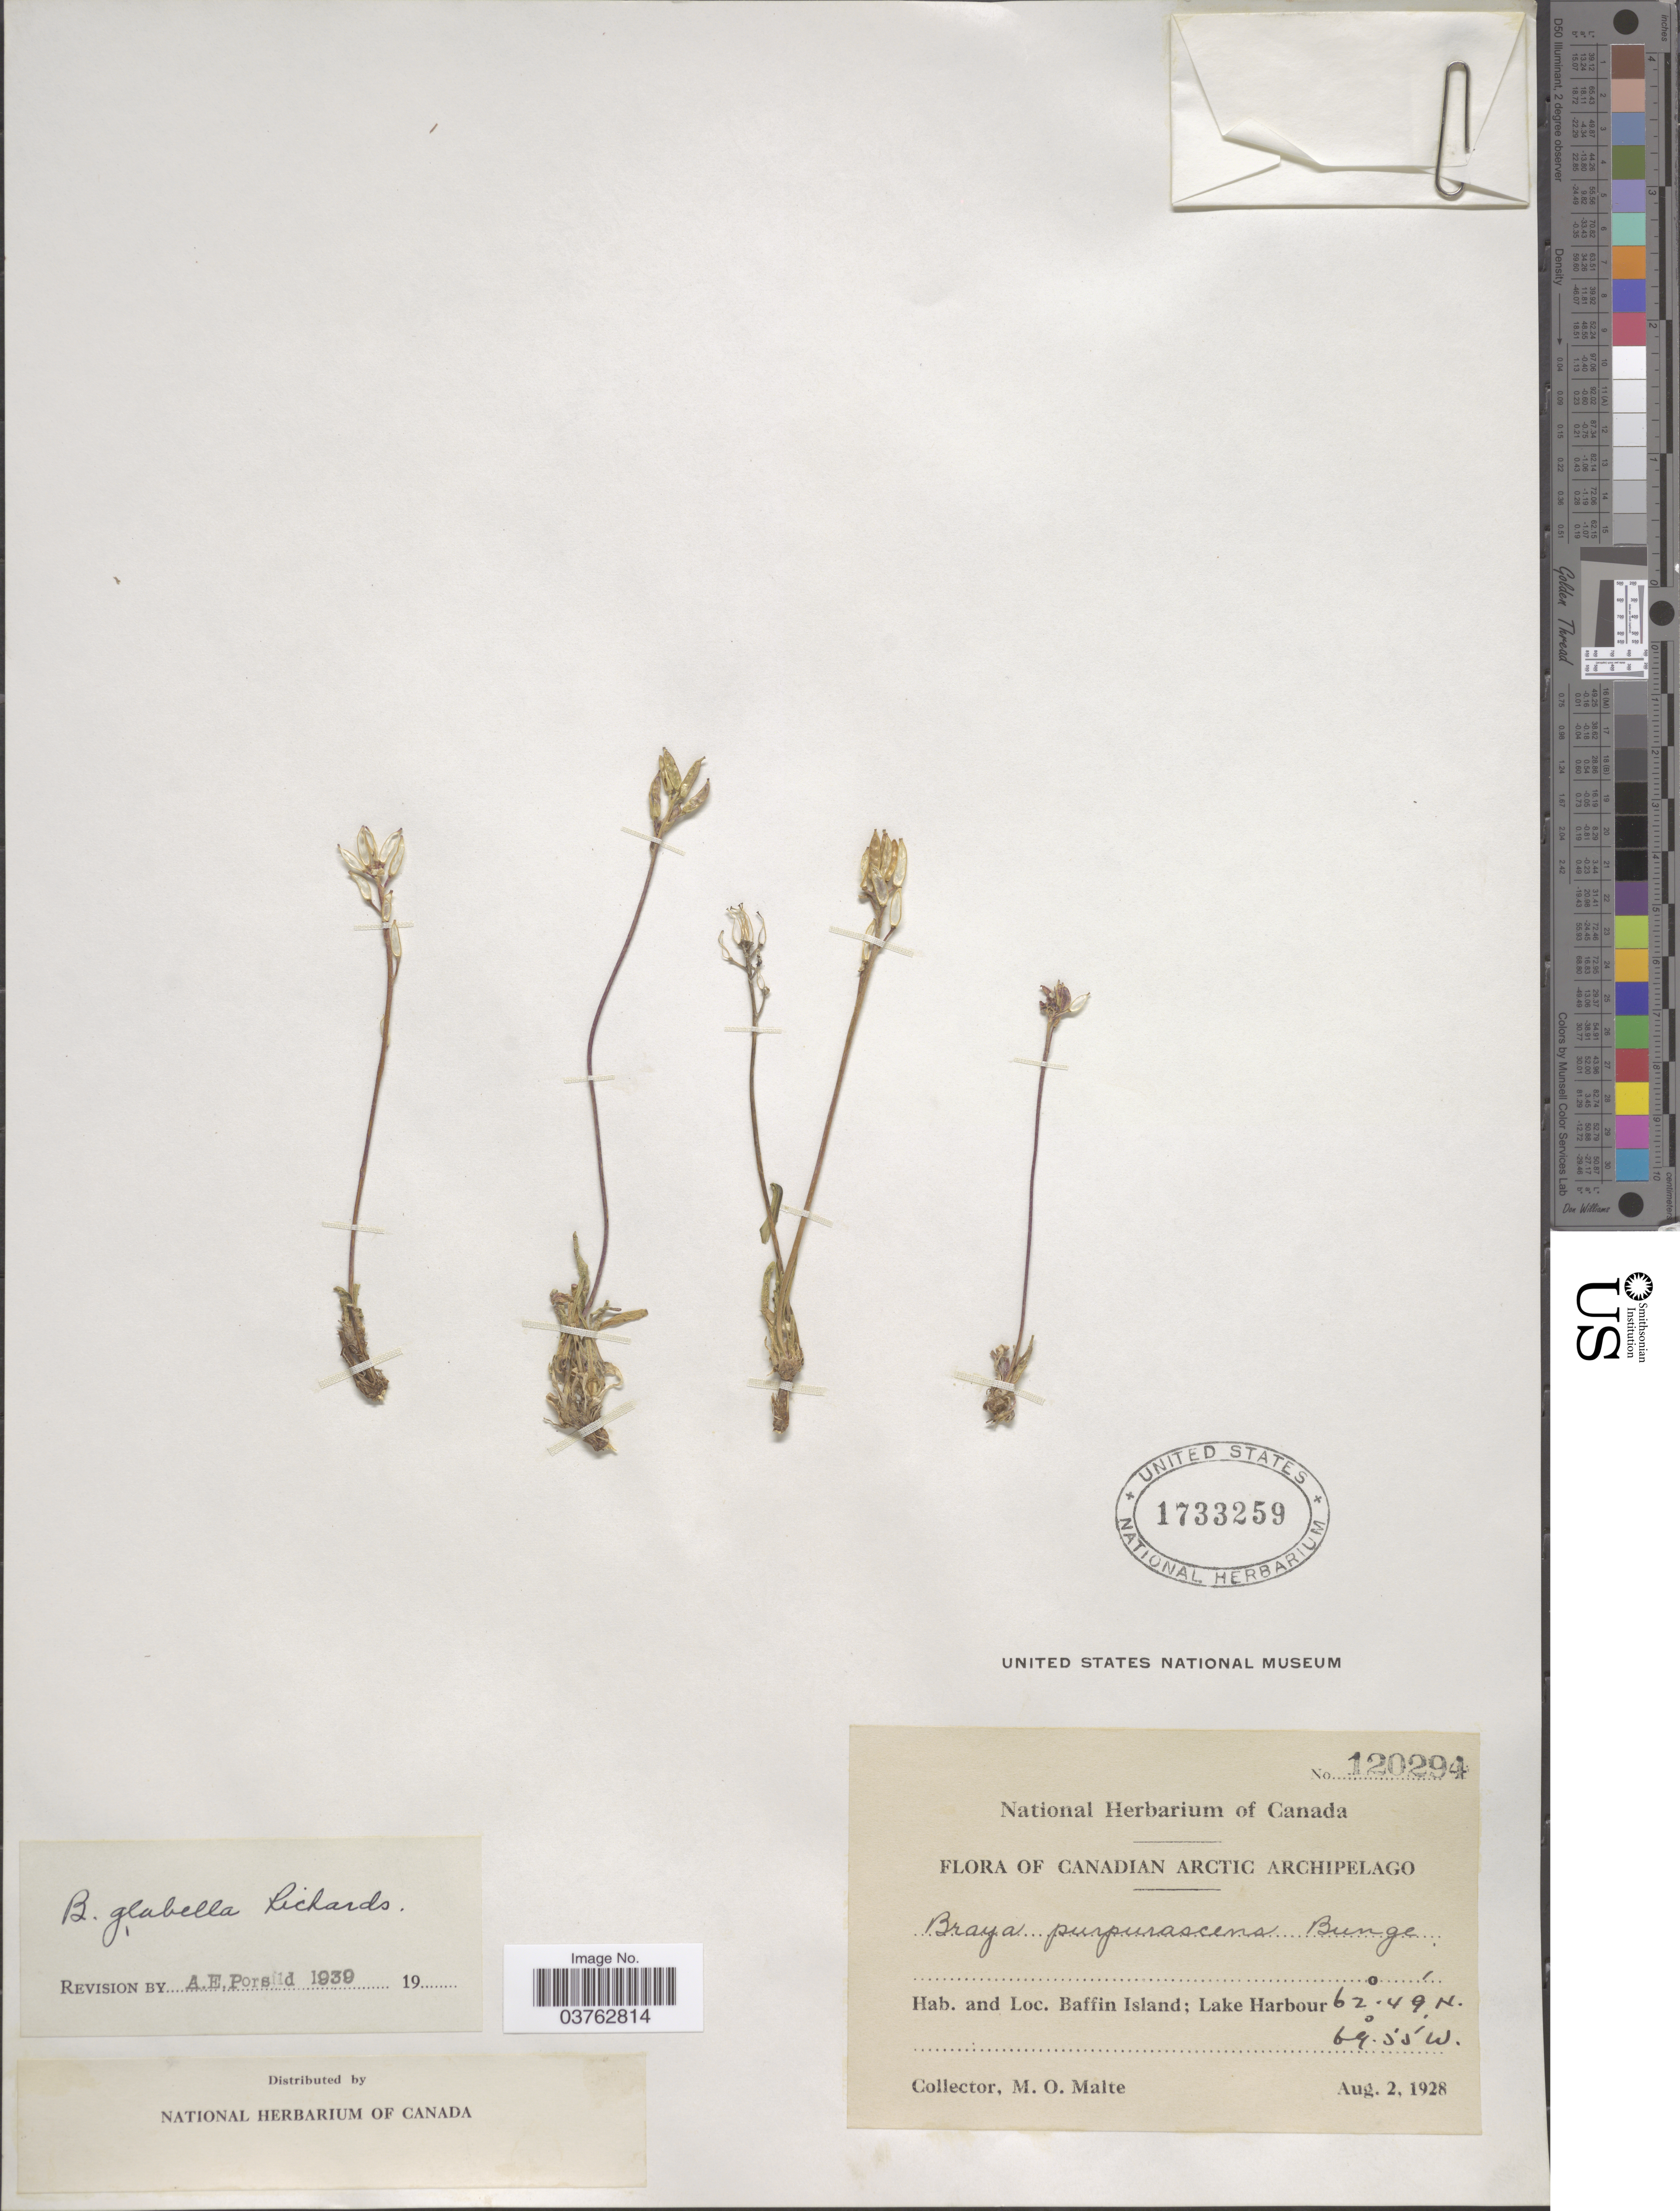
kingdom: Plantae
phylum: Tracheophyta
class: Magnoliopsida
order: Brassicales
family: Brassicaceae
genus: Braya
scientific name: Braya glabella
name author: Richardson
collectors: M. O. Malte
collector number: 120294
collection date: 1928-08-02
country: Canada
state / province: Nunavut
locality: Canadian Arctic Archipelago. Baffin Island; Lake Harbour.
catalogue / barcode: US 1733259